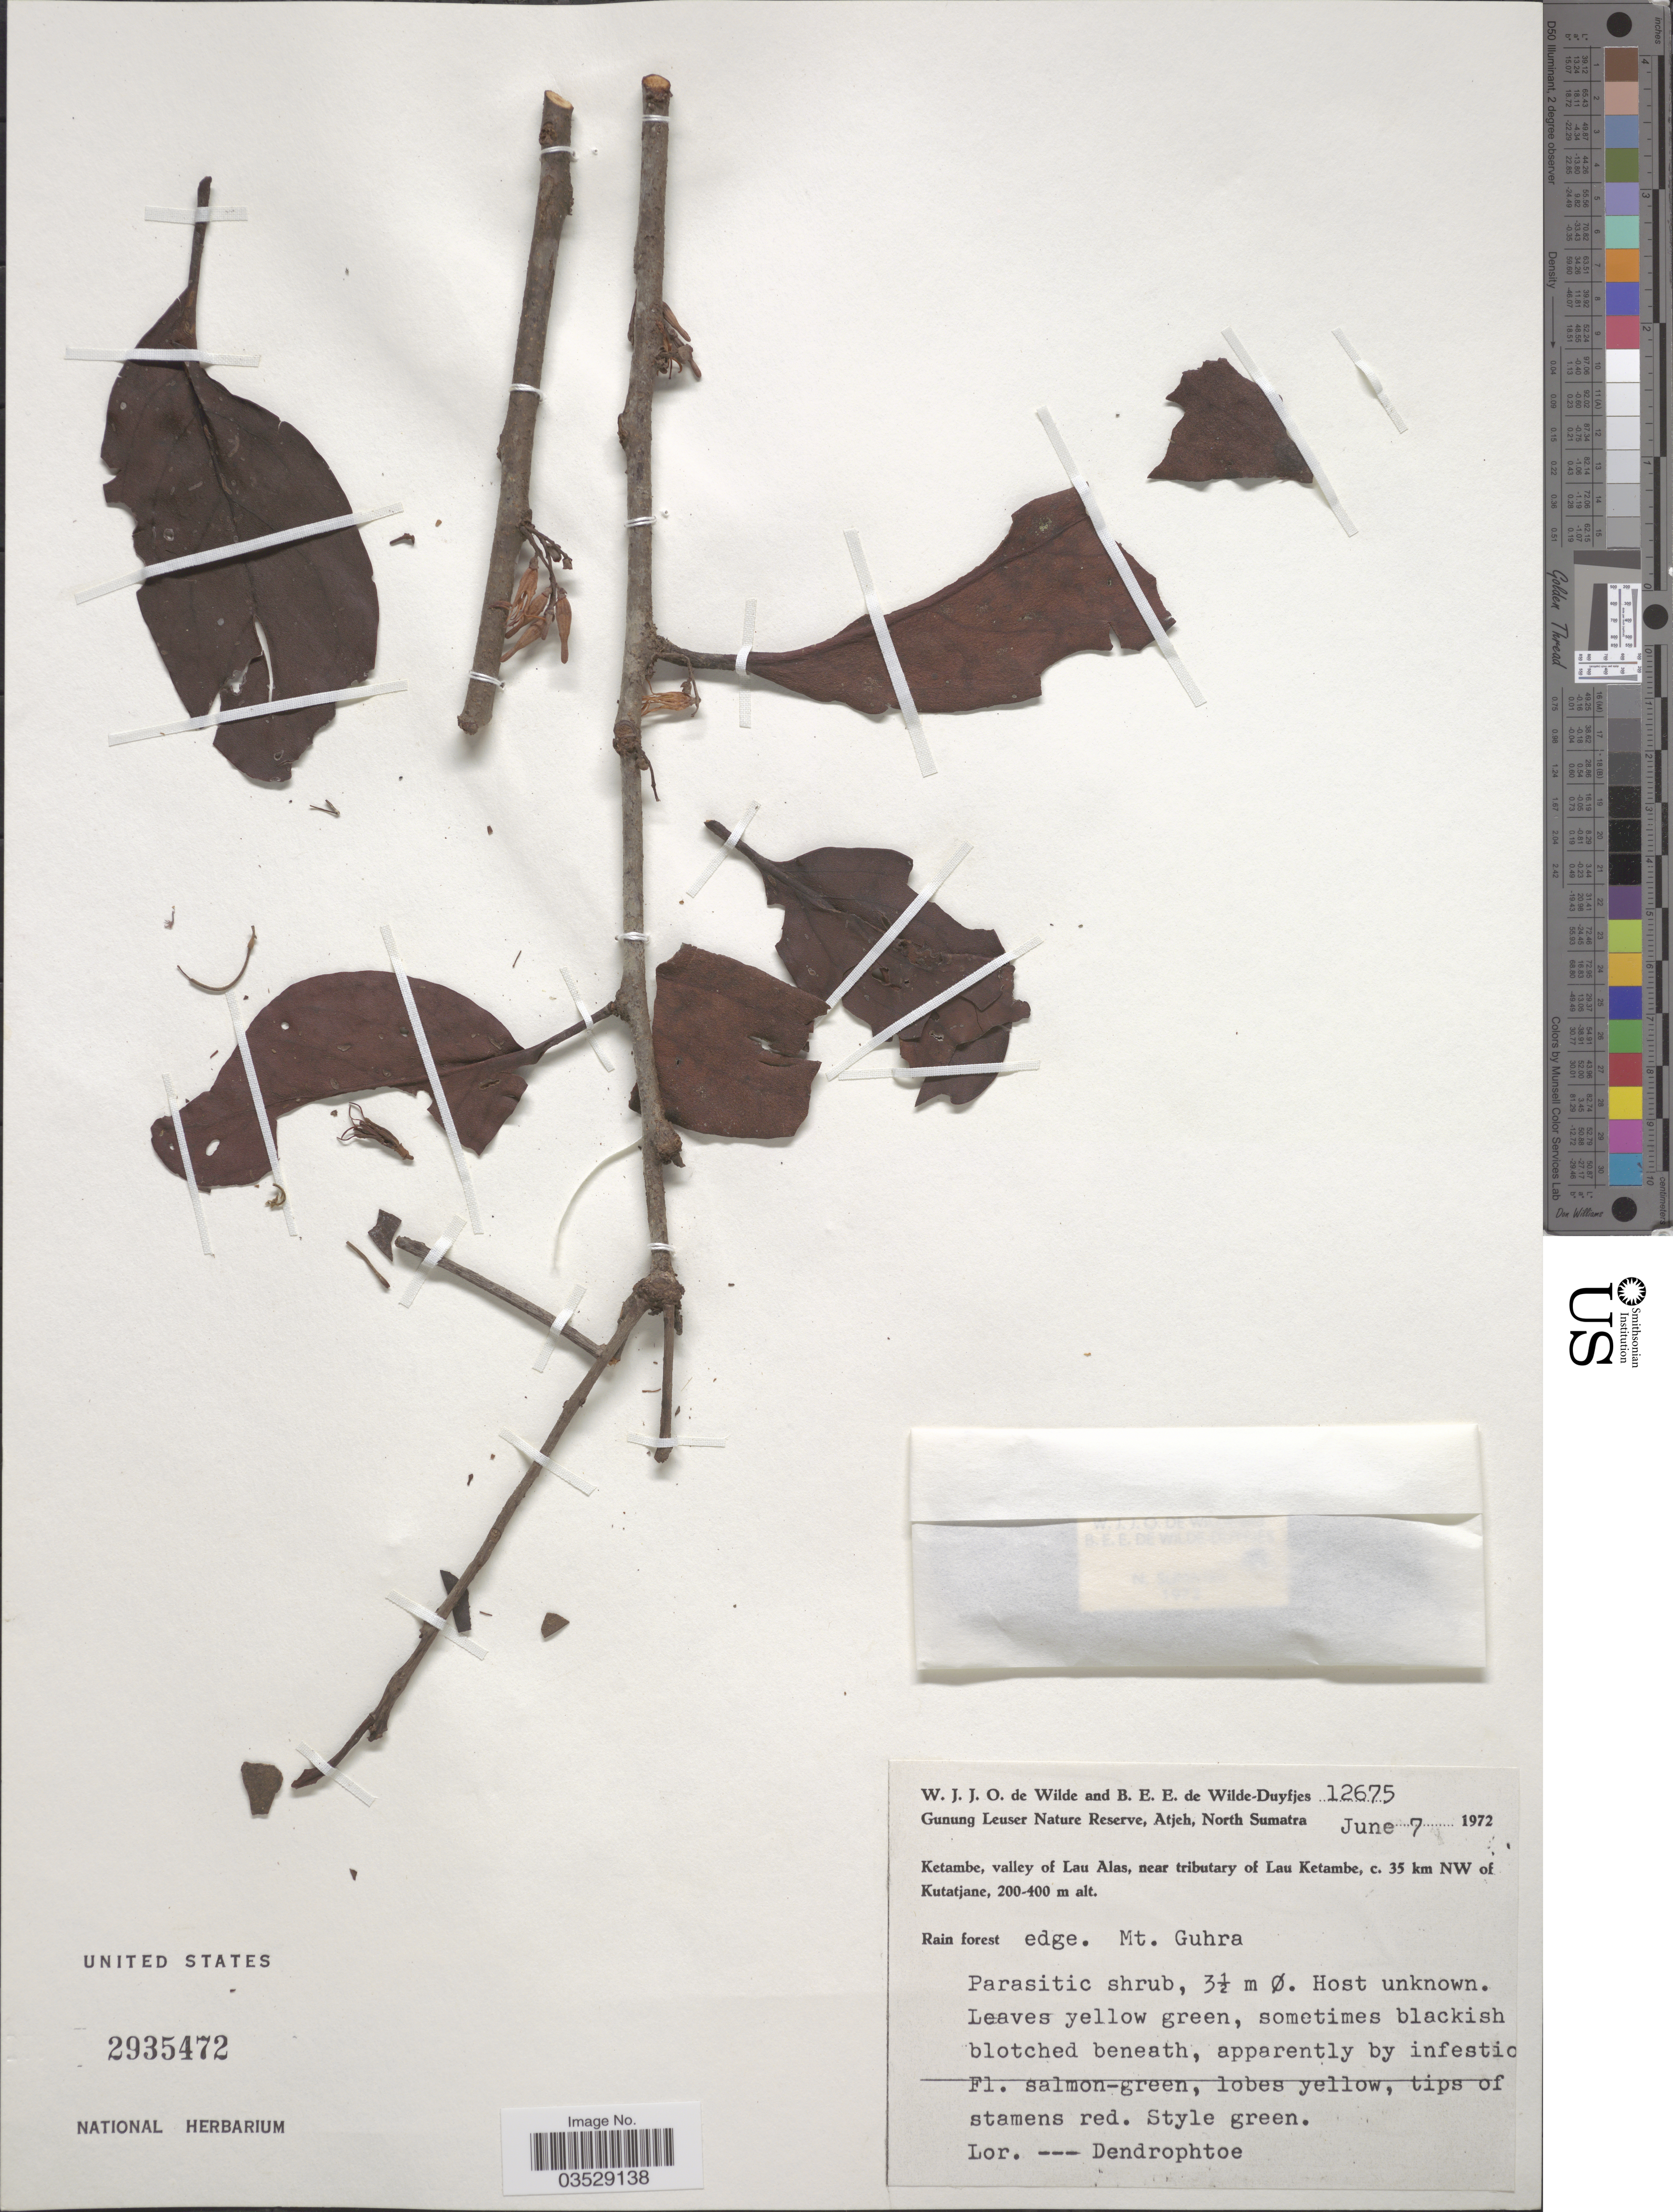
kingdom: Plantae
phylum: Tracheophyta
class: Magnoliopsida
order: Santalales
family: Loranthaceae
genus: Dendrophthoe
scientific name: Dendrophthoe sp.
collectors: W. J. de Wilde & B. E. de Wilde-Duyfjes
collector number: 12675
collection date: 1972-06-07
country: Indonesia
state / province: Sumatra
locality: Gunung Leuser Nature Reserve, Atjeh, North Sumatra. Ketambe, valley of Lau Alas, near tributary of Lau Ketambe, c. 35 km NW of Kutatjane. Rain forest edge. Mt. Guhra.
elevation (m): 200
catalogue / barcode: US 2935472